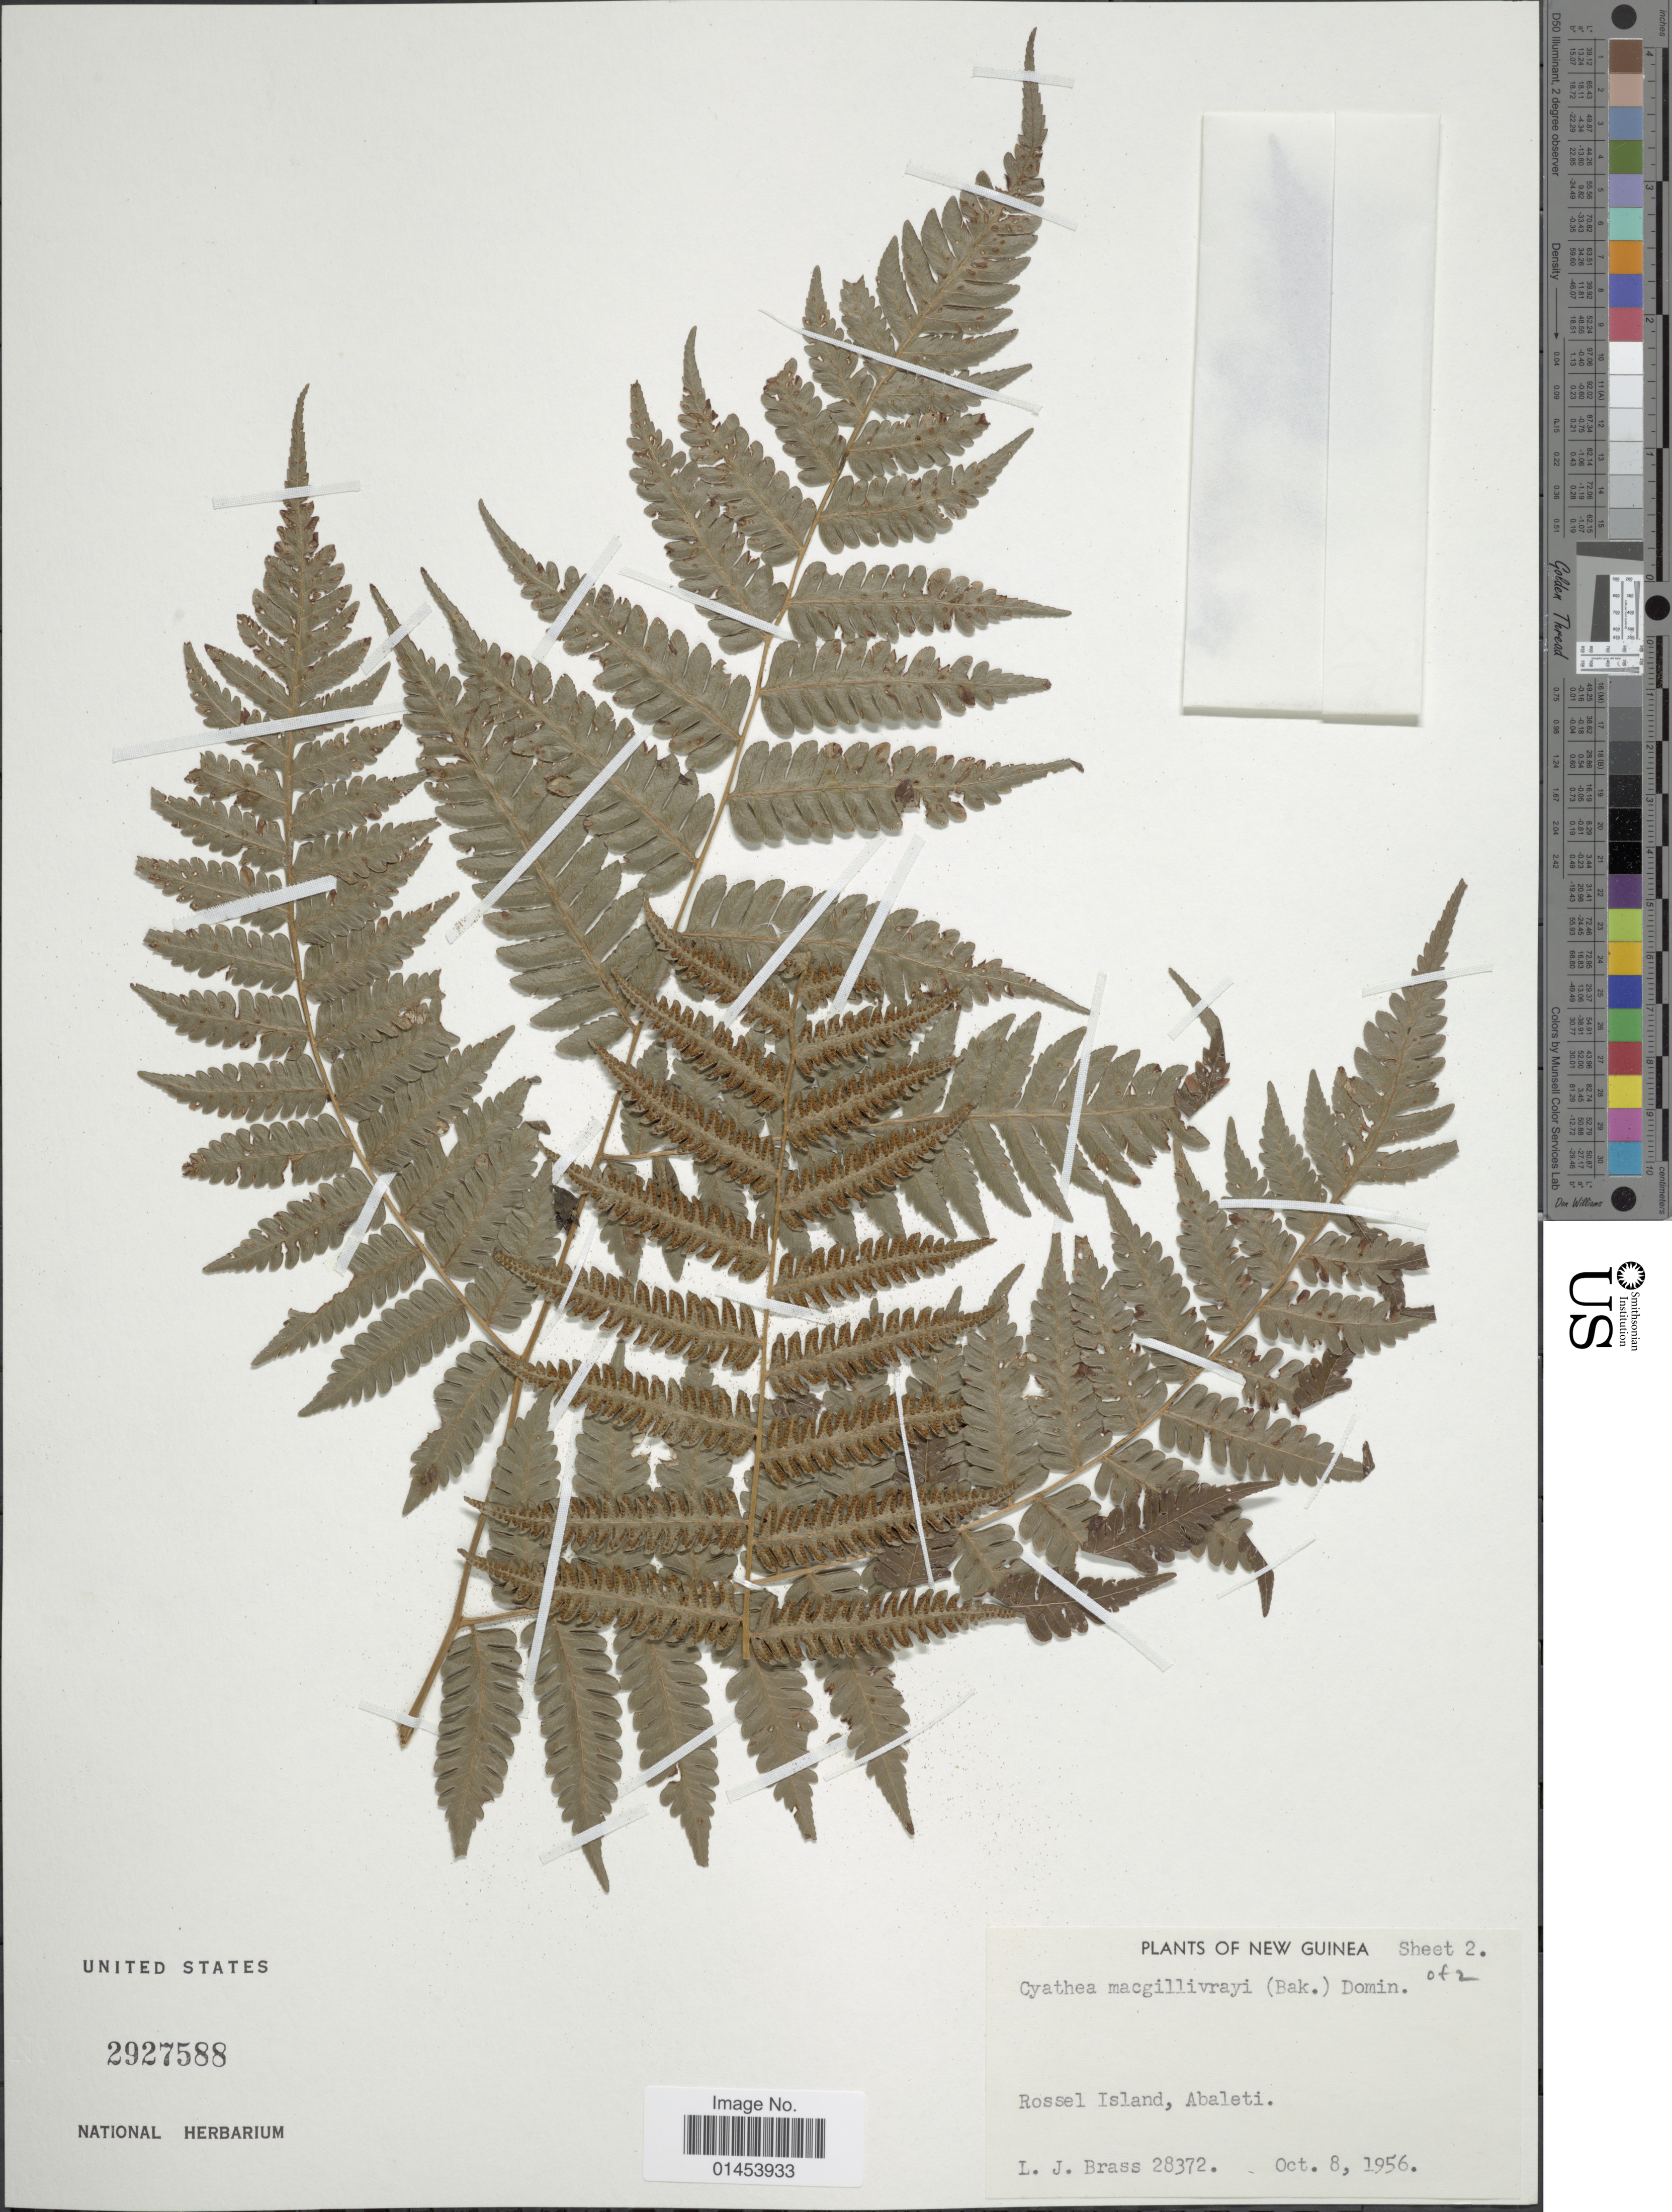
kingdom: Plantae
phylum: Tracheophyta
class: Polypodiopsida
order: Cyatheales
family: Cyatheaceae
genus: Cyathea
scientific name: Cyathea macgillivrayi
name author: (Baker) Domin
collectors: L. J. Brass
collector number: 28372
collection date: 1956-10-08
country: Papua New Guinea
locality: New Guinea. Rossel Island, Abaleti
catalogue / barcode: US 2927588